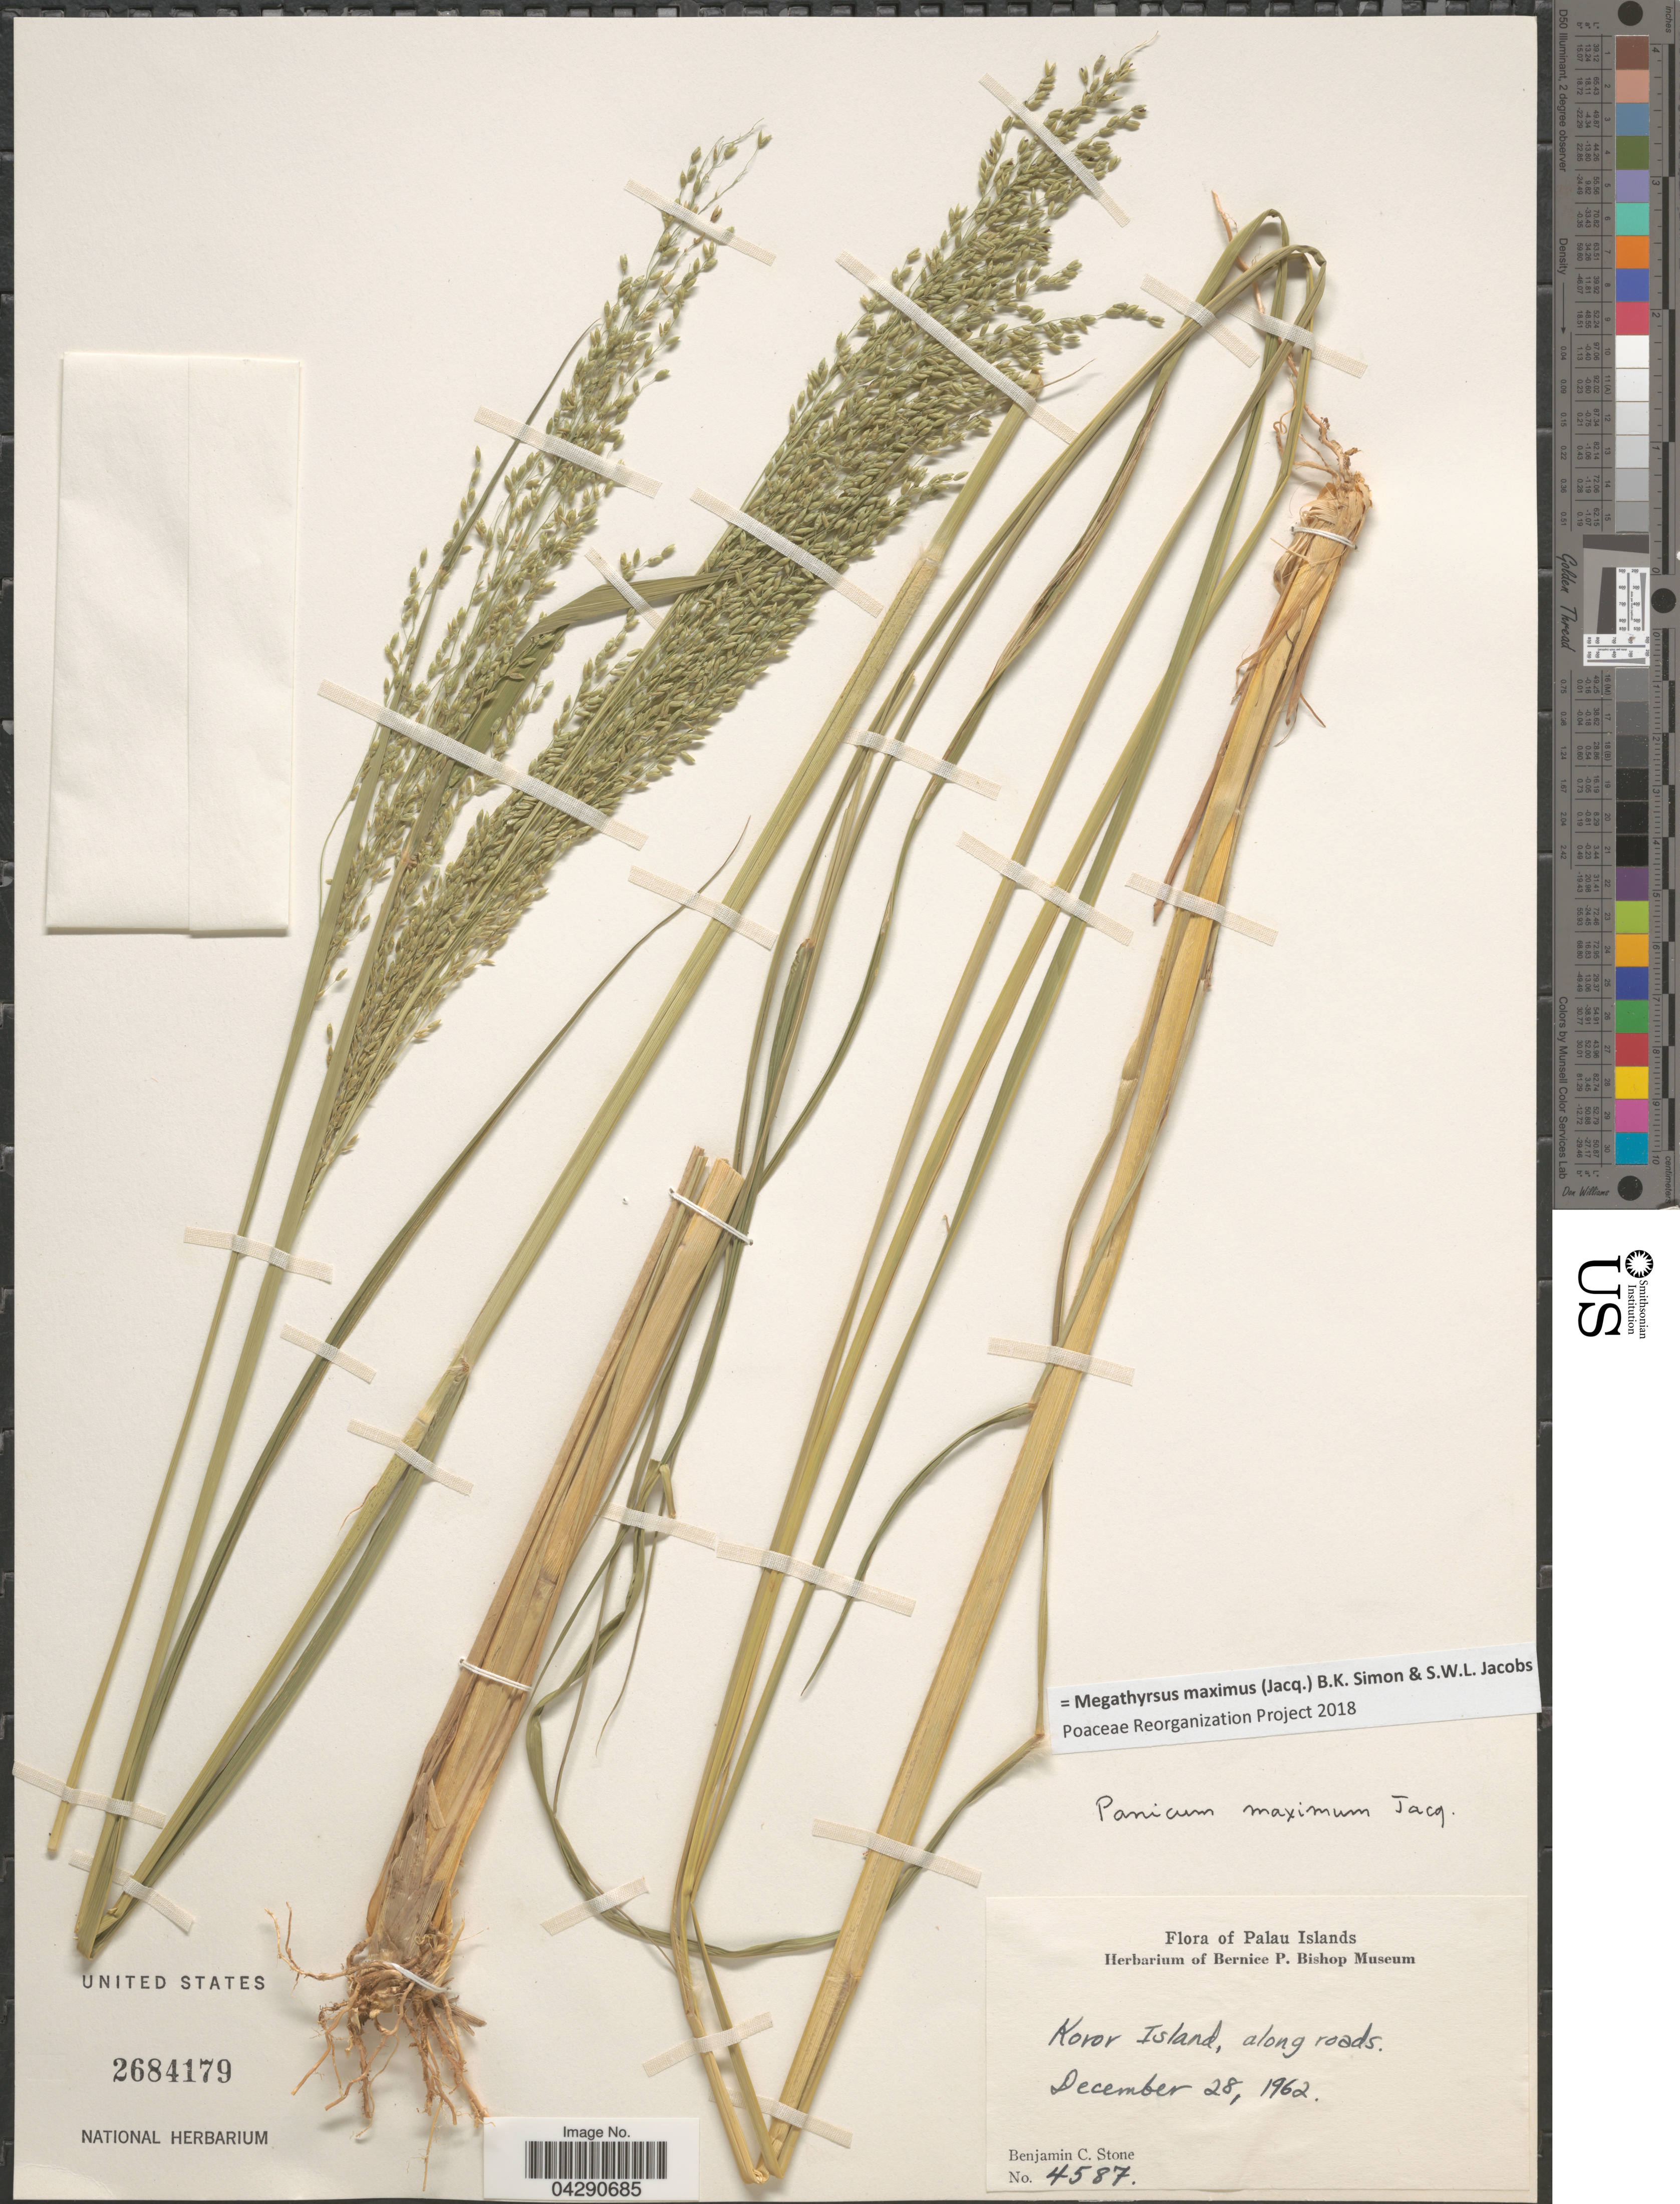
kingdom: Plantae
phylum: Tracheophyta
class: Liliopsida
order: Poales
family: Poaceae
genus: Megathyrsus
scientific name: Megathyrsus maximus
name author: (Jacq.) B.K. Simon & S.W.L. Jacobs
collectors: B. C. Stone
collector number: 4587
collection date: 1962-12-28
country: Palau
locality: Palau Islands. Koror Island, along roads.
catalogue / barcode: US 2684179